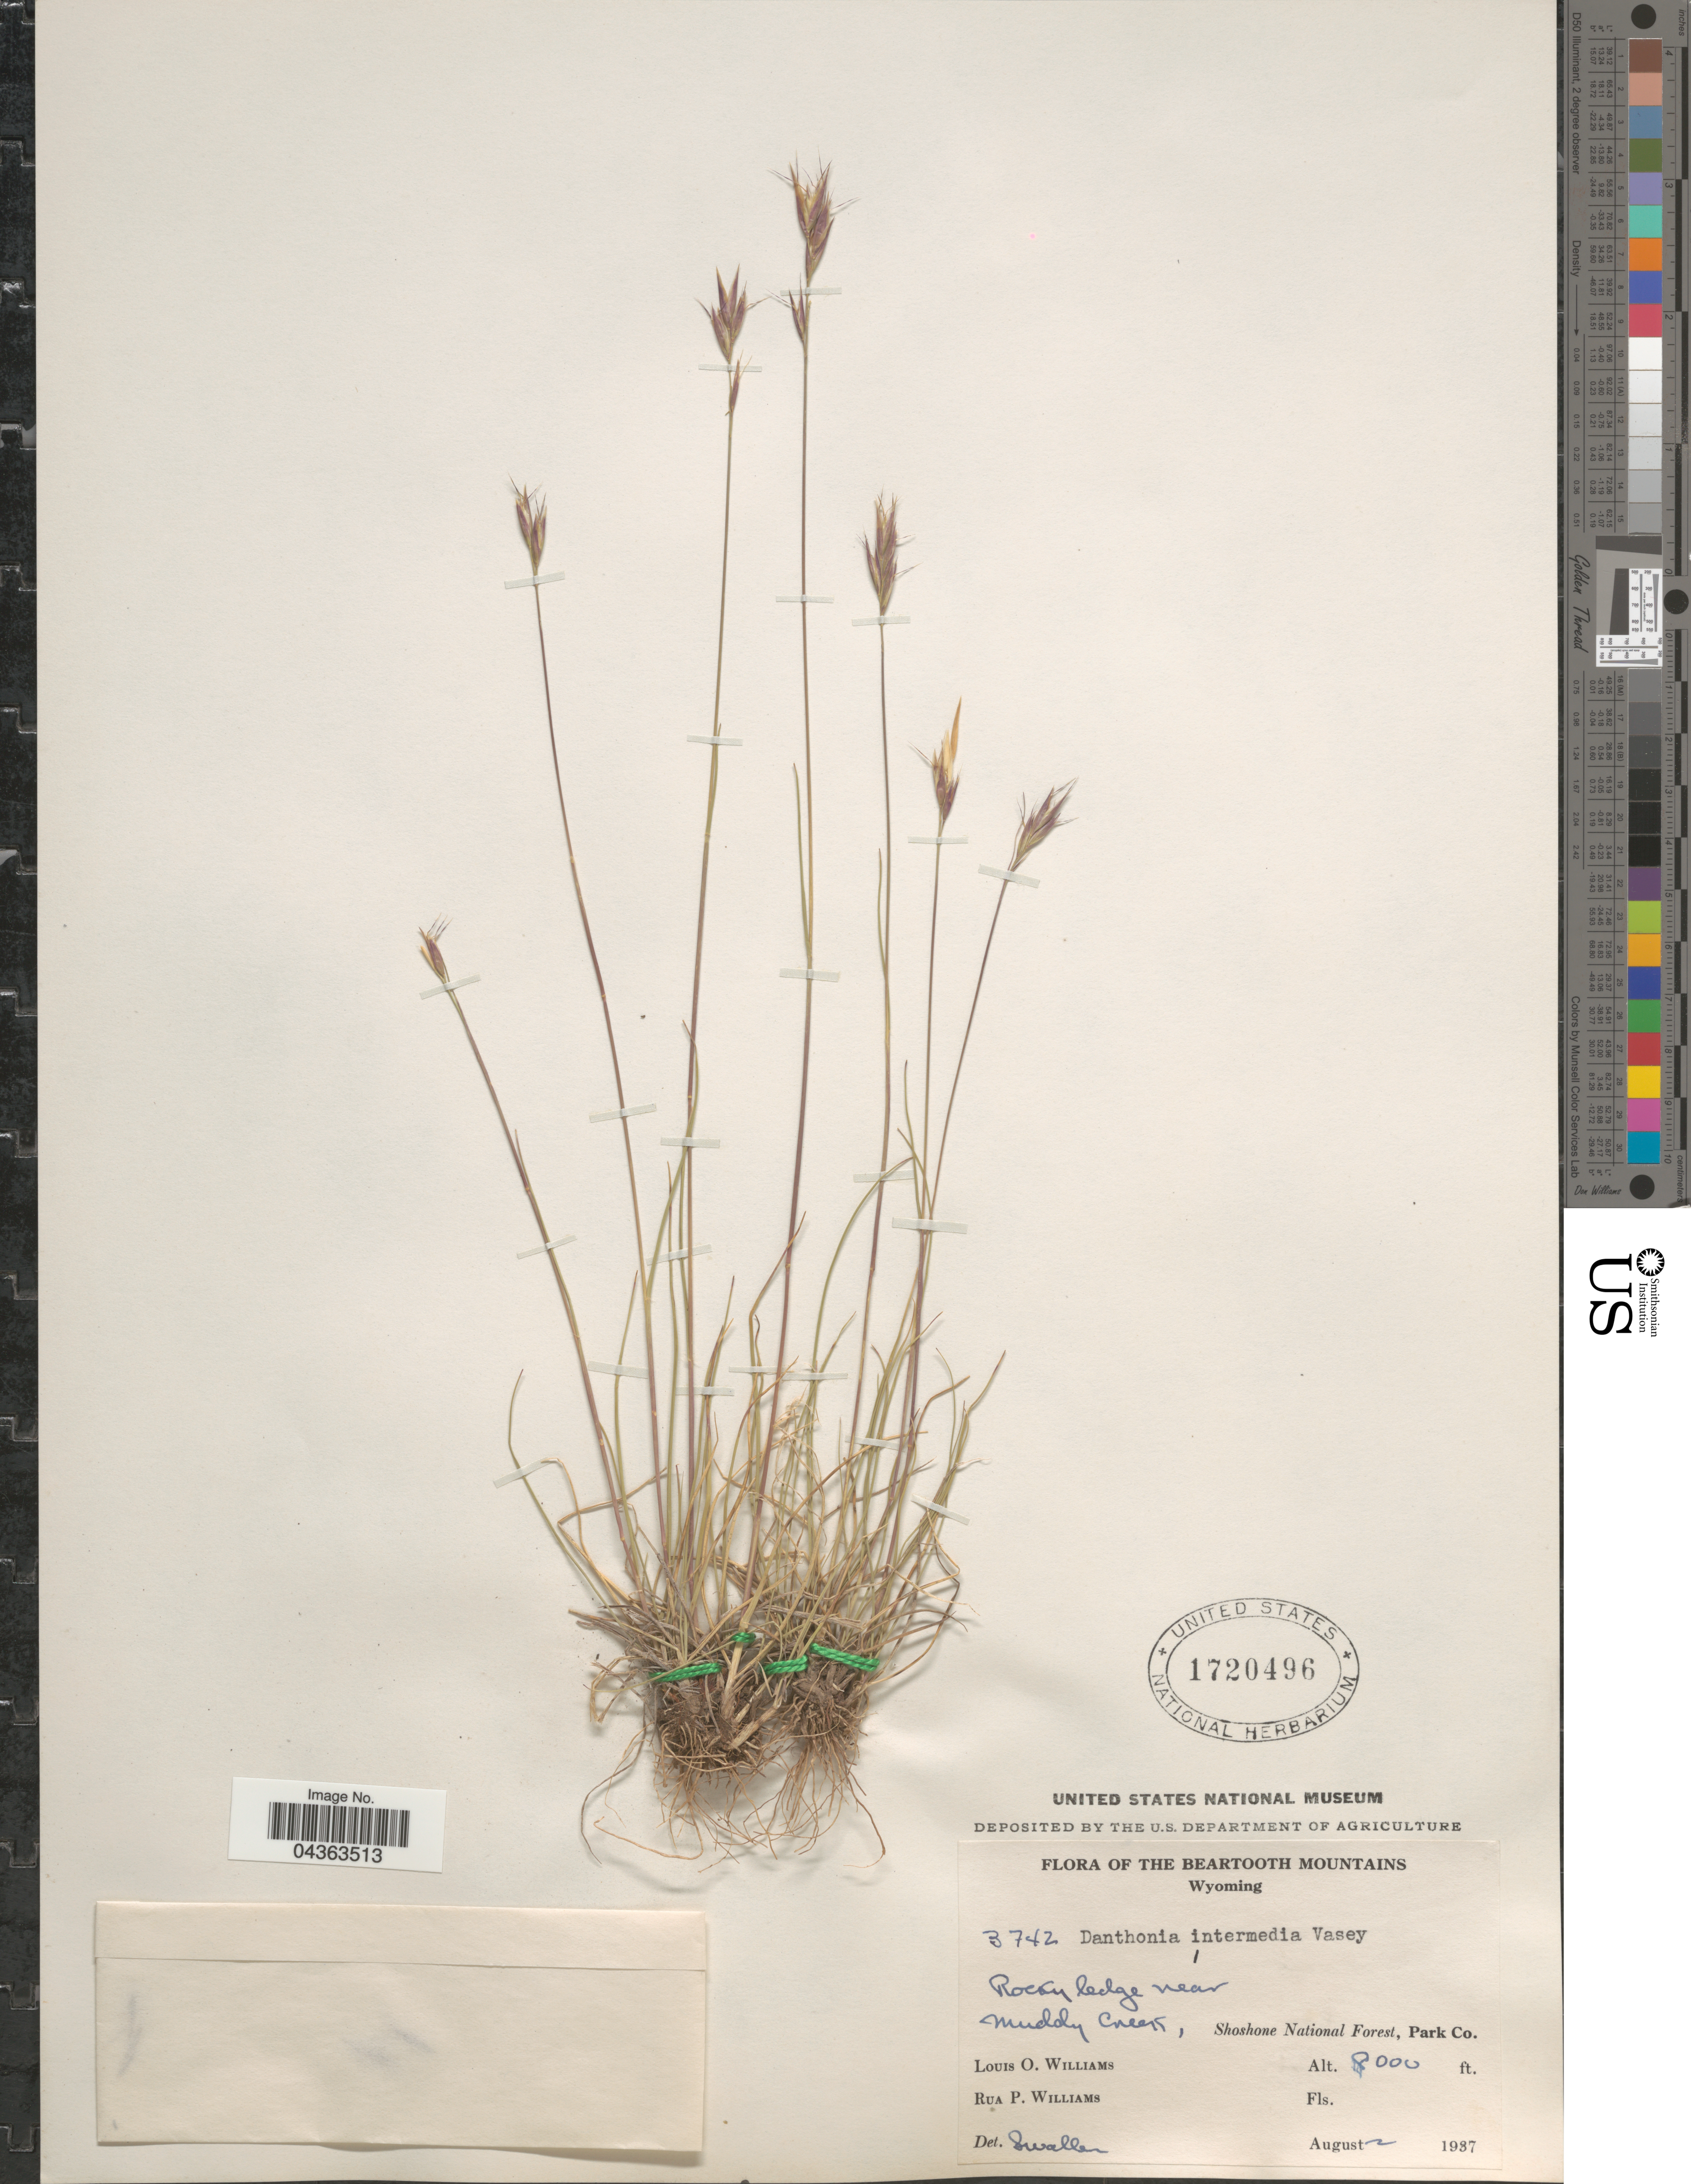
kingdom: Plantae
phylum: Tracheophyta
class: Liliopsida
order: Poales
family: Poaceae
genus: Danthonia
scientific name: Danthonia intermedia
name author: Vasey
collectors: L. O. Williams & R. P. Williams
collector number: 3742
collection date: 1937-08-02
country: United States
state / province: Wyoming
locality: The Beartooth Mountains. Rocky ledge near muddy creek, Shoshone National Forest, Park Co.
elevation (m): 2438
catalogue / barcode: US 1720496